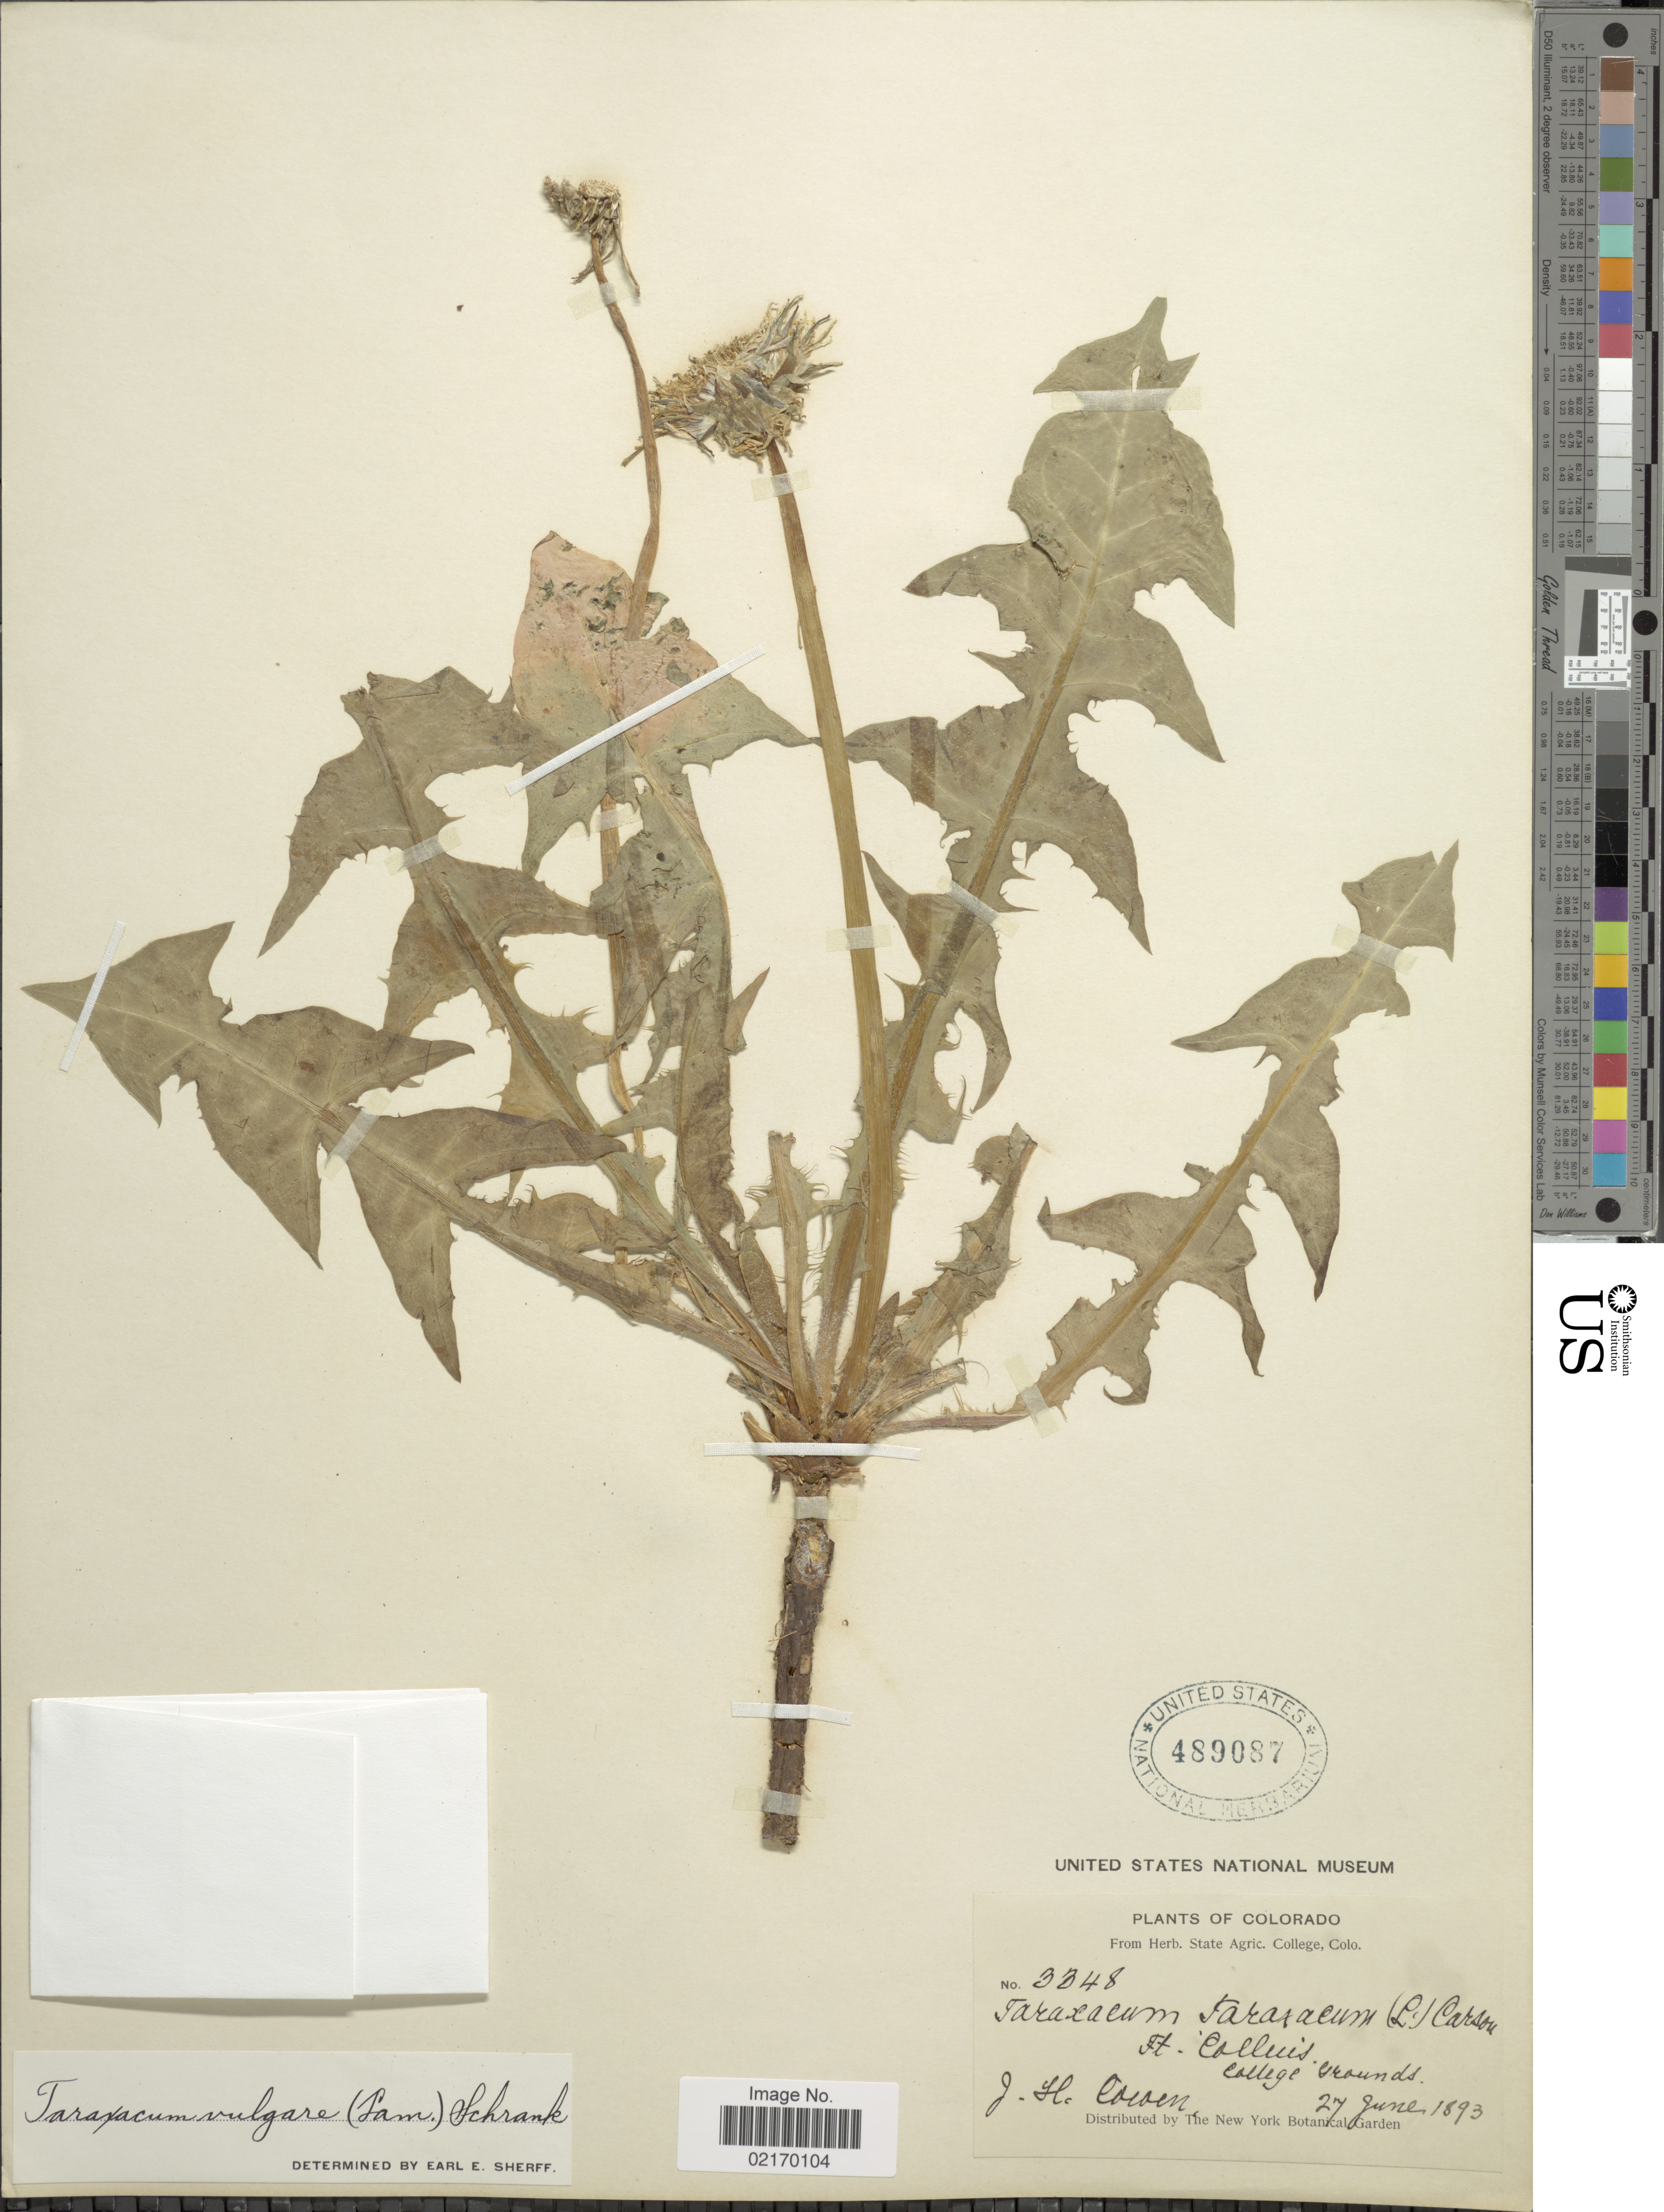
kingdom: Plantae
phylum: Tracheophyta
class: Magnoliopsida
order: Asterales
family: Asteraceae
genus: Taraxacum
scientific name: Taraxacum officinale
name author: G.H. Weber ex F.H. Wigg.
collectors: J. H. Cowen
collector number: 3348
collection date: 1893-06-27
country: United States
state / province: Colorado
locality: Ft. (Fort) Collins, college grounds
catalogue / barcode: US 489087